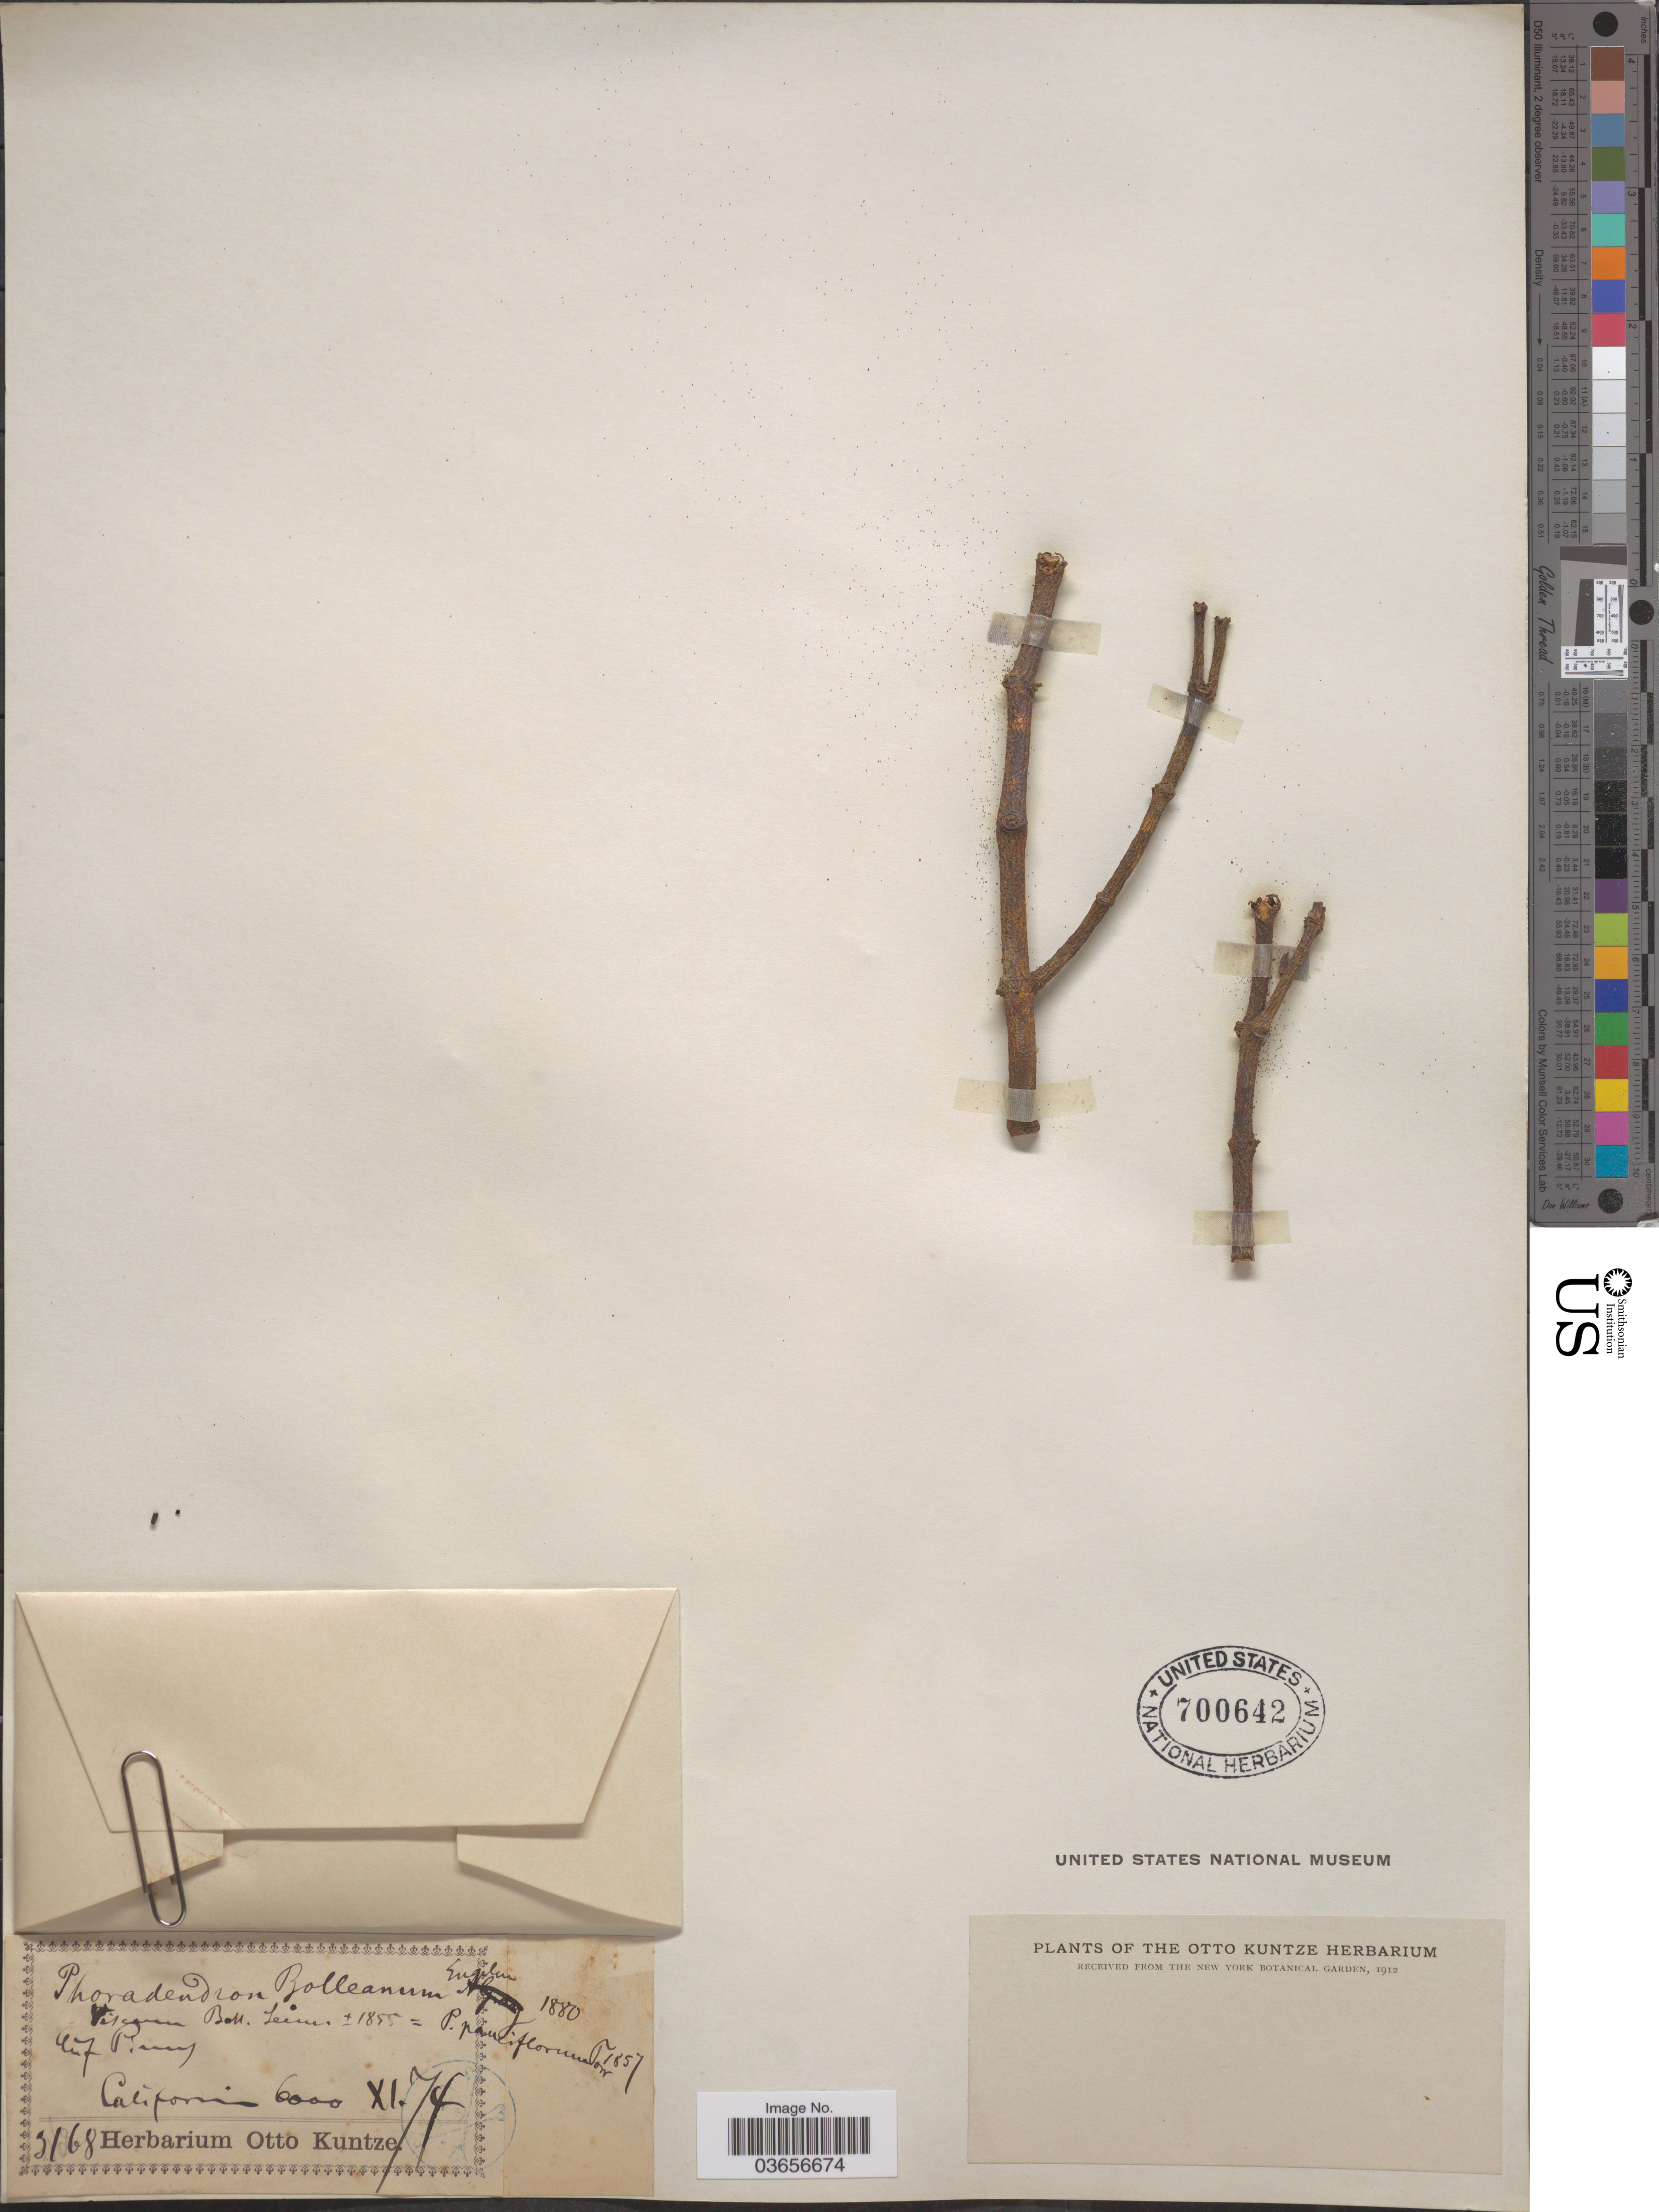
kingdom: Plantae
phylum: Tracheophyta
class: Magnoliopsida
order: Santalales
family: Viscaceae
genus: Phoradendron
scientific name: Phoradendron bolleanum var. densum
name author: (Torr. ex Trel.) Fosberg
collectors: ex herb. Otto Kuntze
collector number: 3168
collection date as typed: Transcribed d/m/y: /11/74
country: United States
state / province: California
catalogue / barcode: US 700642